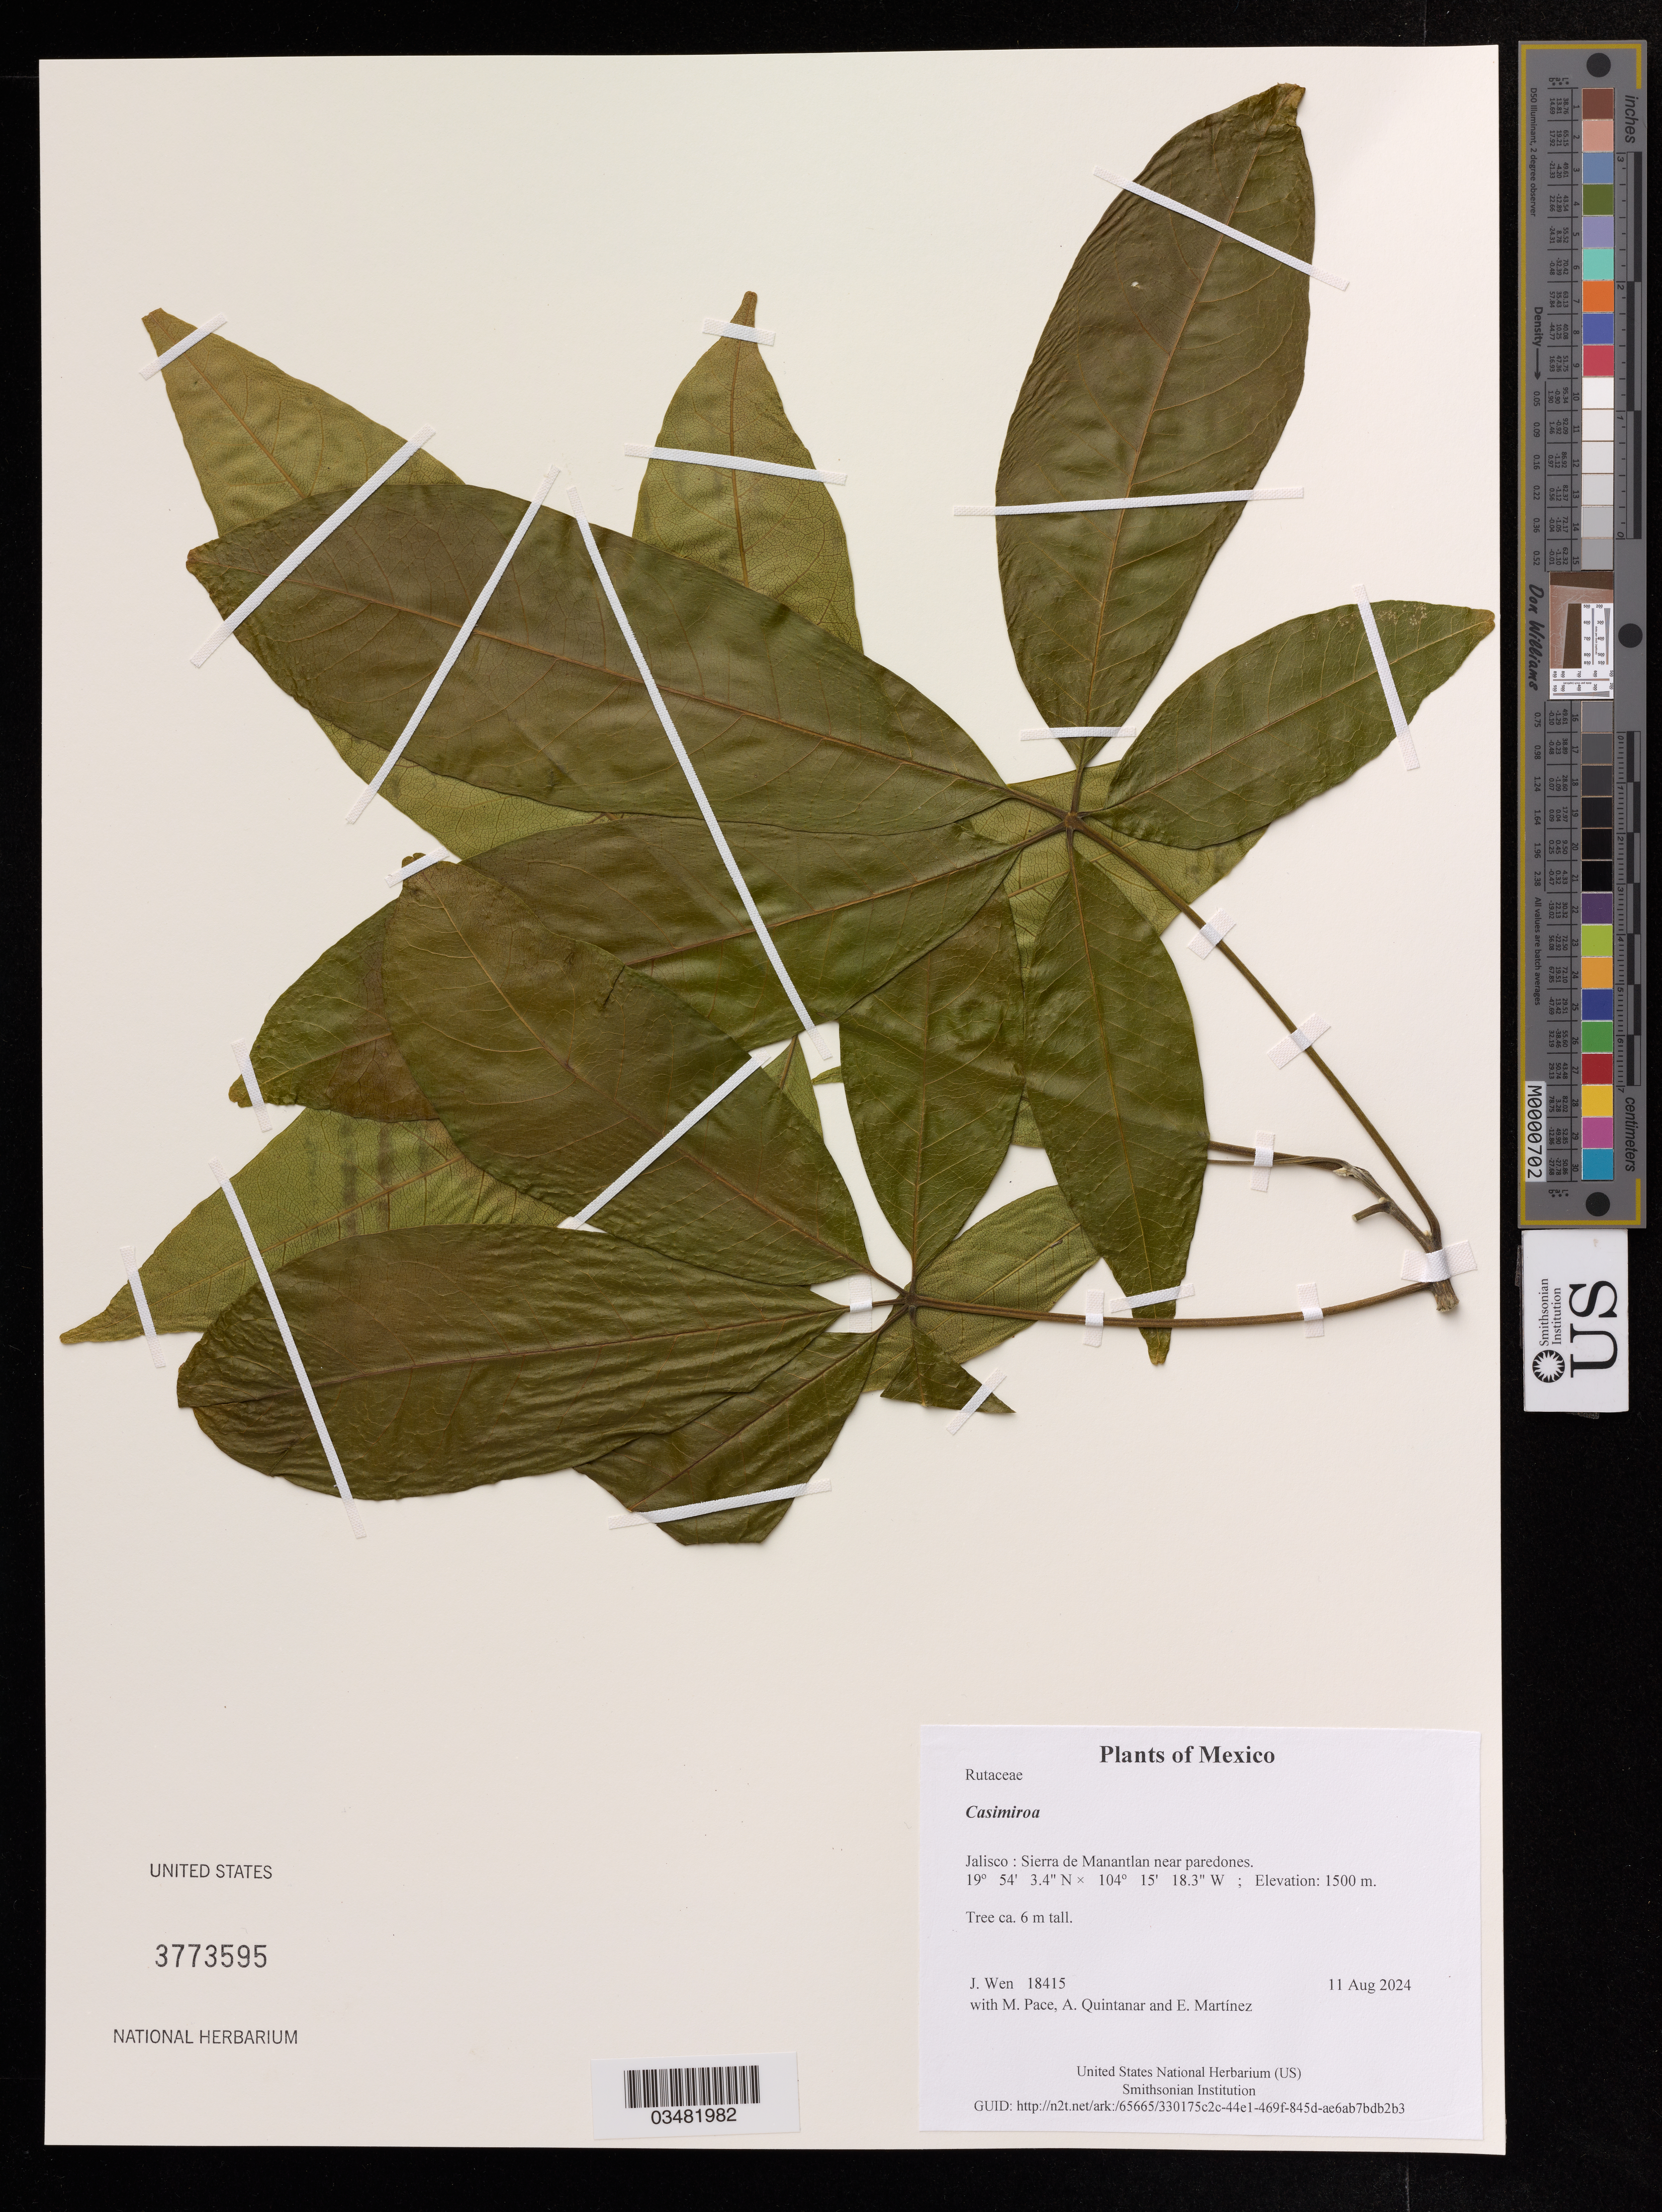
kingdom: Plantae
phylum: Tracheophyta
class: Magnoliopsida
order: Sapindales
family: Rutaceae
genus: Casimiroa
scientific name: Casimiroa sp.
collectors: J. Wen, M. Pace, A. Quintanar & E. Martinez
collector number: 18415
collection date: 2024-08-11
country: Mexico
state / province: Jalisco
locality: Sierra de Manantlan near paredones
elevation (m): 1500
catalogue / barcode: US 3773595